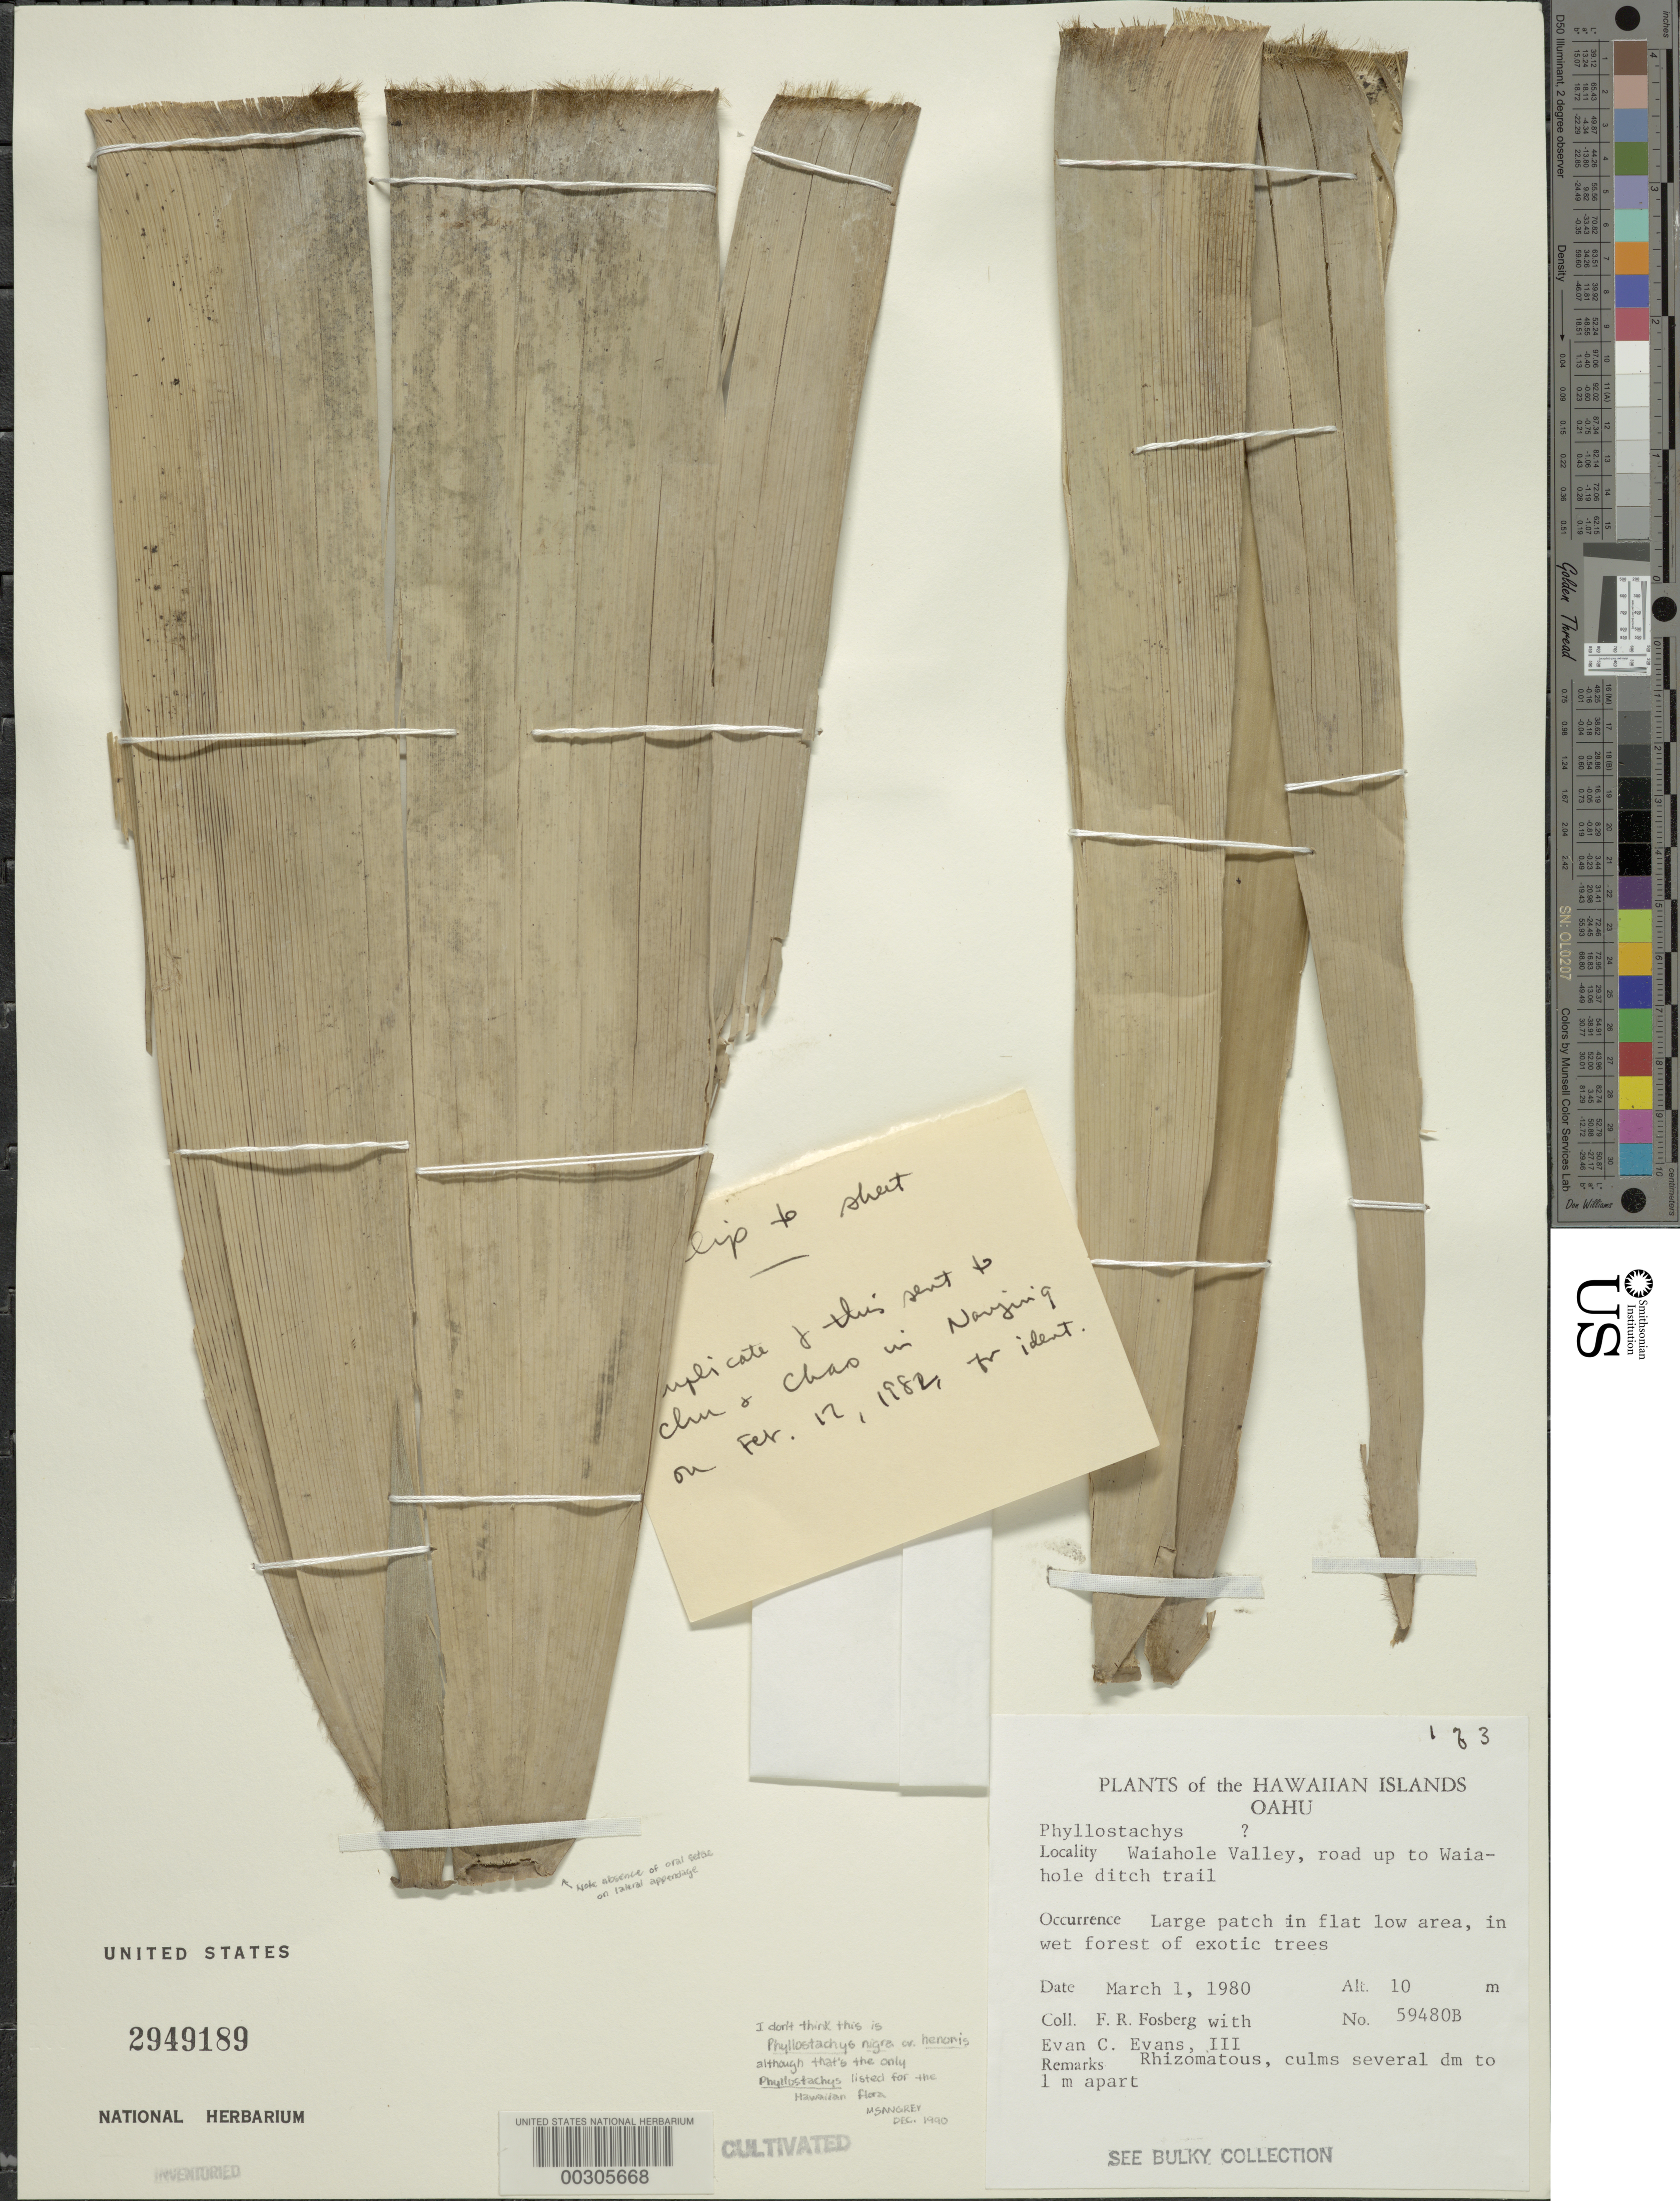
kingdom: Plantae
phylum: Tracheophyta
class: Liliopsida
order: Poales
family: Poaceae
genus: Phyllostachys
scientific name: Phyllostachys sp.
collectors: F. R. Fosberg & E. C. Evans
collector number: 59480 B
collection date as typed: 01 Mar 1980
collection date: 1980-03-01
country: United States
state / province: Hawaii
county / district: Honolulu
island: Oahu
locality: Oahu, Waiahole valley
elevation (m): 10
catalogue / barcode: US 2949189